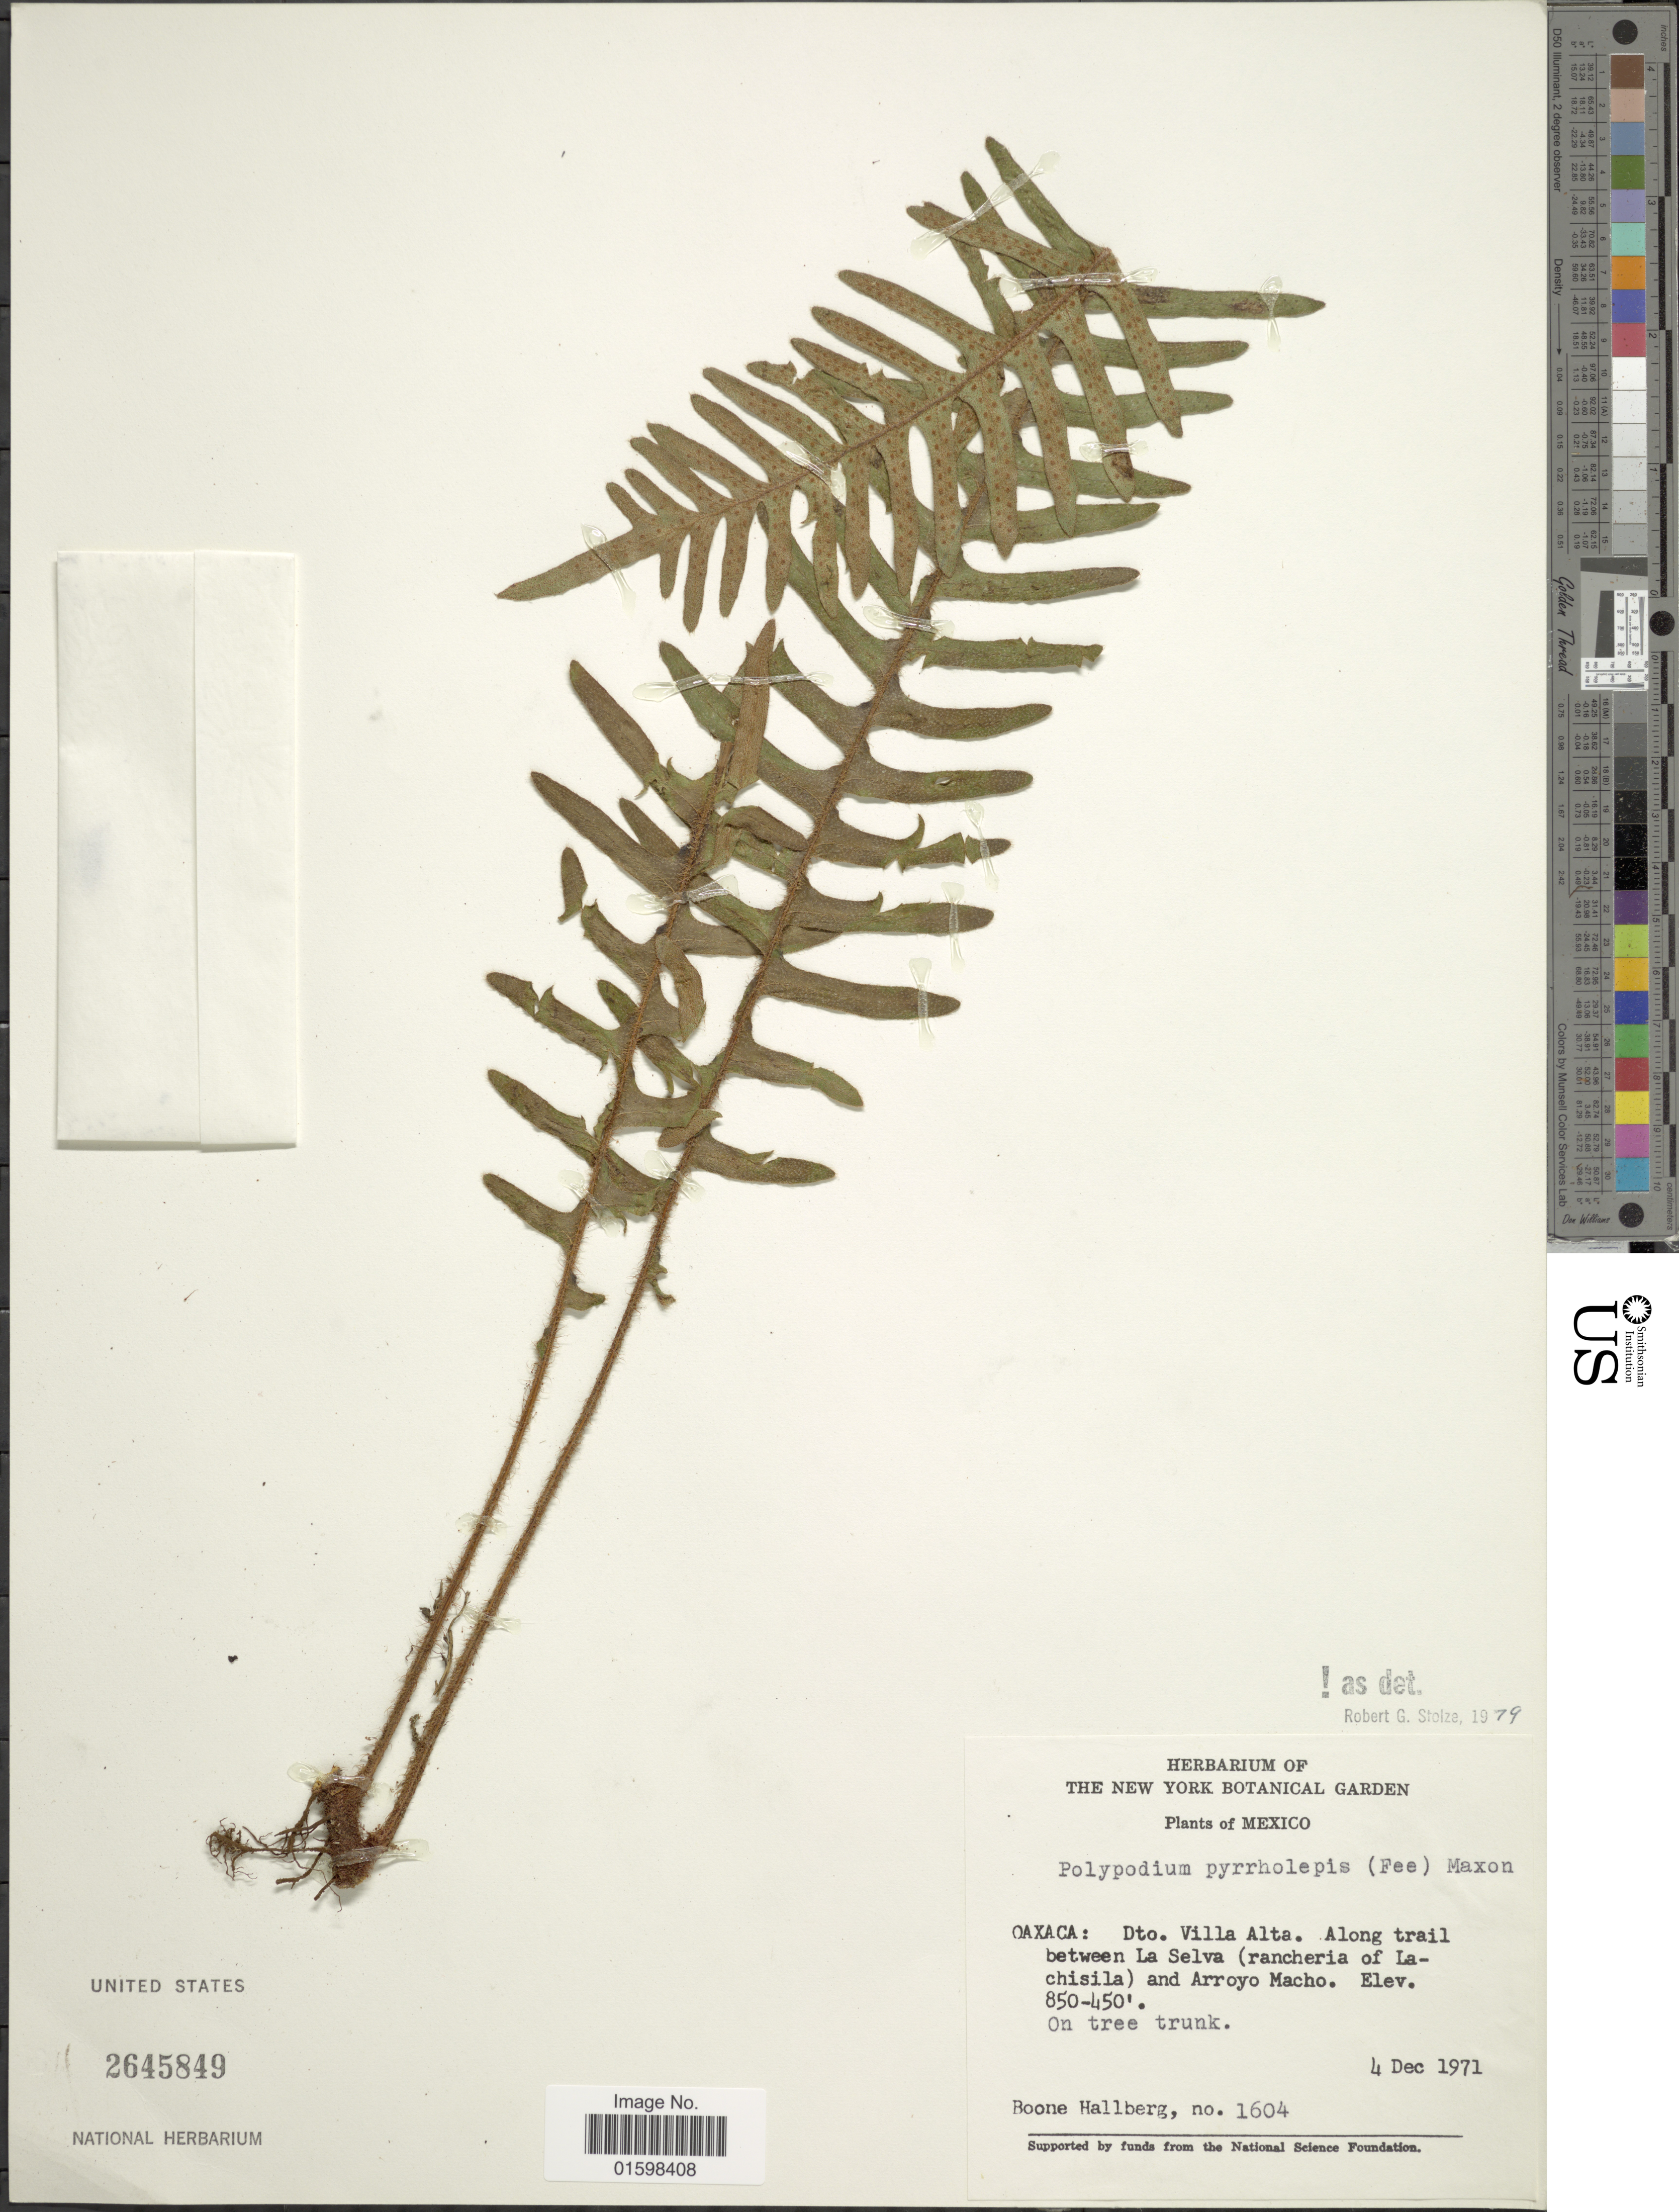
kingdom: Plantae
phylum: Tracheophyta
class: Polypodiopsida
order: Polypodiales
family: Polypodiaceae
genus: Pleopeltis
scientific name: Pleopeltis pyrrholepis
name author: (Fée) A.R. Sm. & Tejero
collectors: B. Hallberg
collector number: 1604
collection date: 1971-12-04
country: Mexico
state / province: Oaxaca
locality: Dto. Villa Alta. Along trail between La Selva (yrancheria of Lachisila) and Arroyo Macho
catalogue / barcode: US 2645849